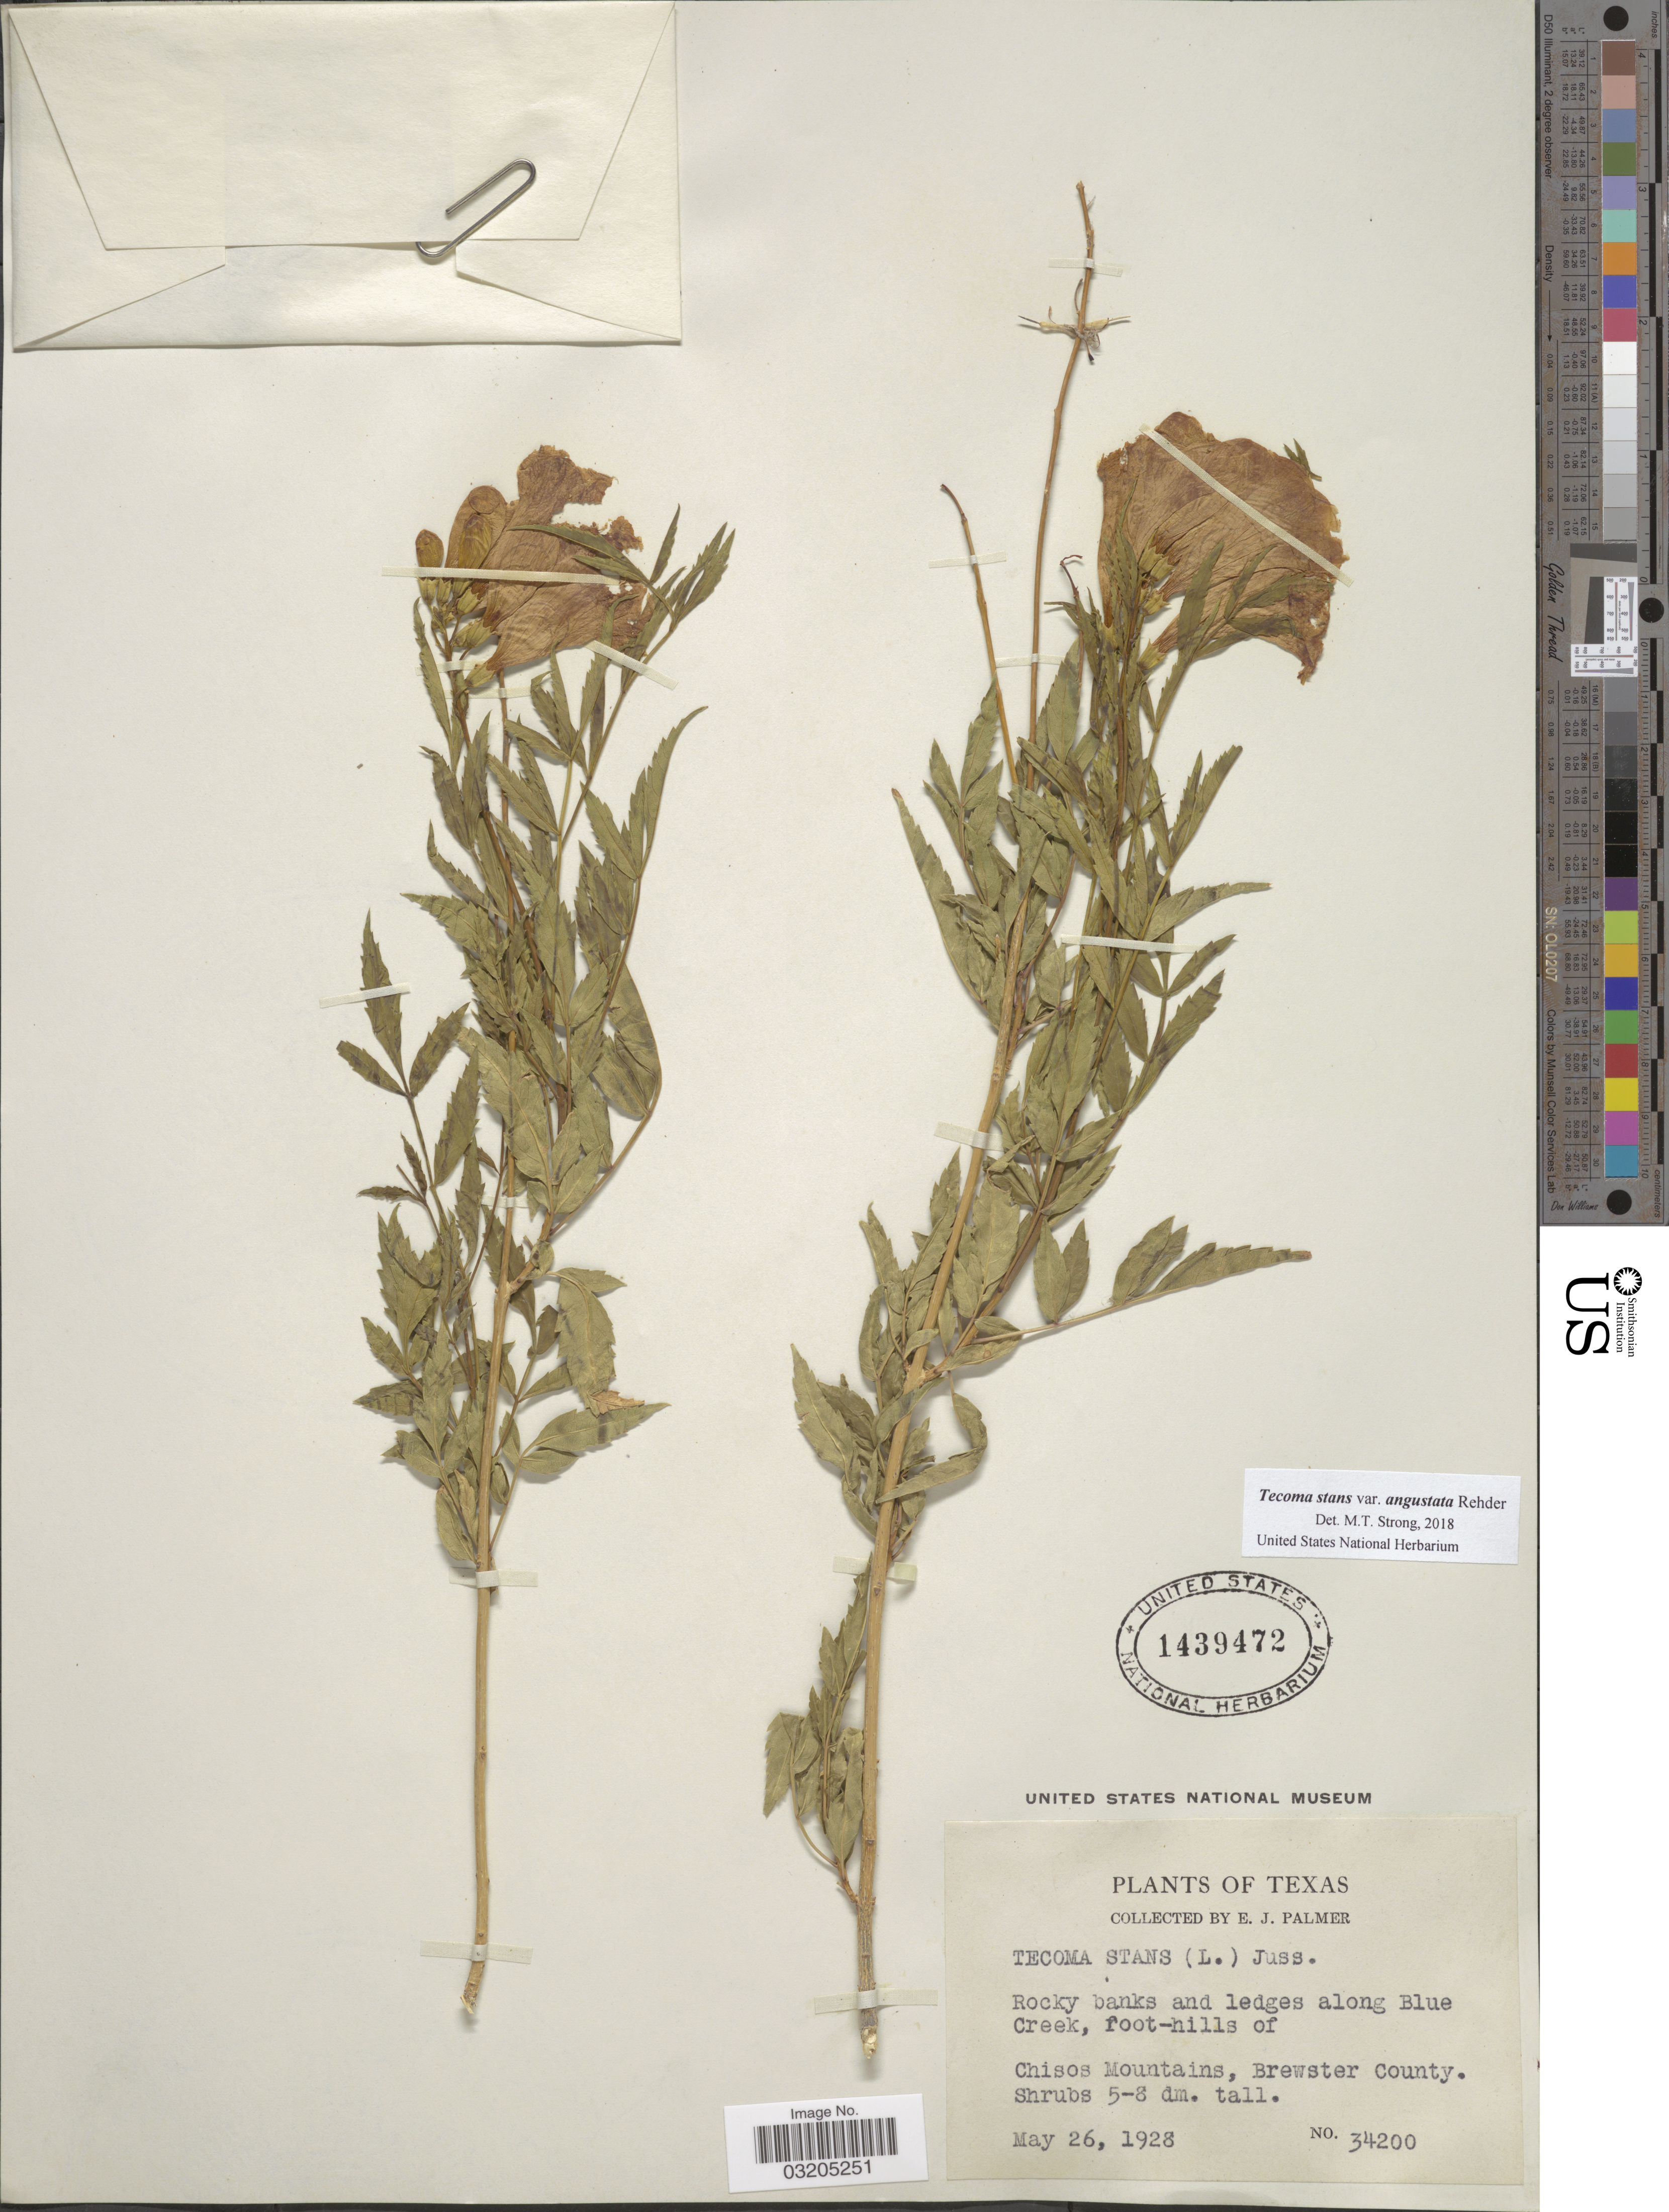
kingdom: Plantae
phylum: Tracheophyta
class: Magnoliopsida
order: Lamiales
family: Bignoniaceae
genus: Tecoma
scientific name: Tecoma stans var. angustata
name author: Rehder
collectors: E. J. Palmer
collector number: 34200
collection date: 1928-05-26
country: United States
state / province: Texas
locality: Rocky banks and ledges along Blue Creek, foot-hills of Chisos Mountains, Brewster County.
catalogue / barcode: US 1439472